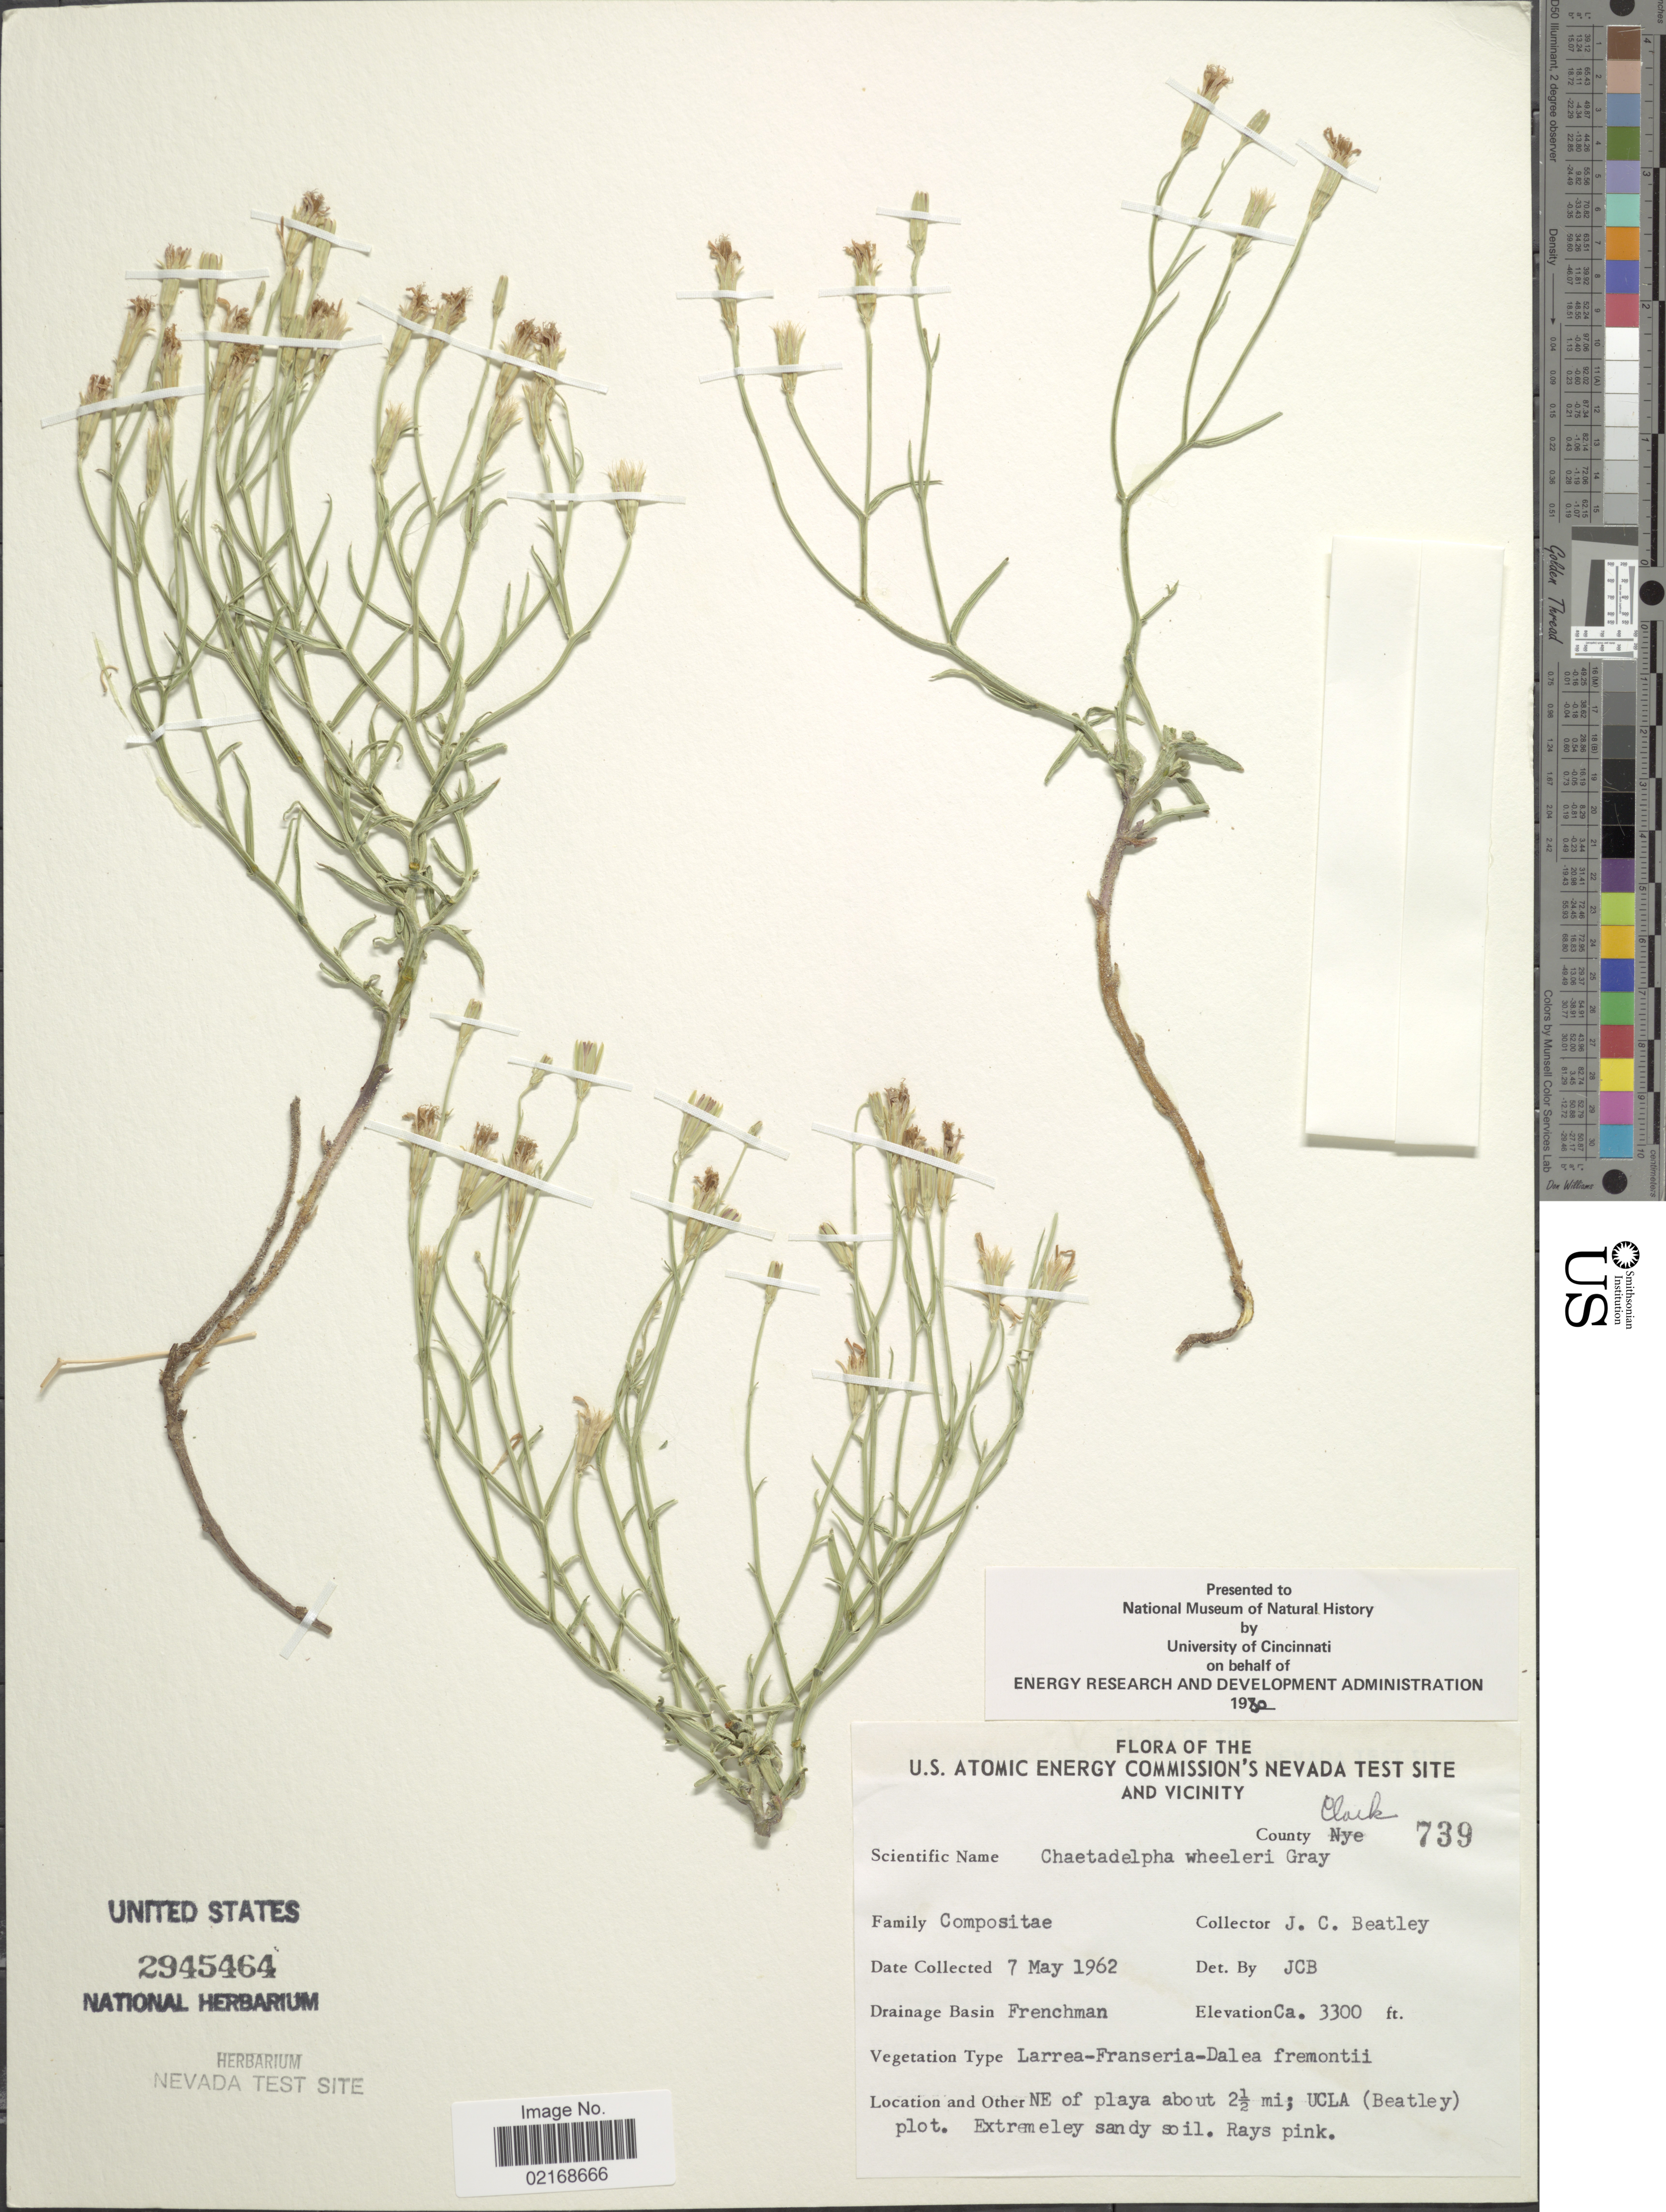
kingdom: Plantae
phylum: Tracheophyta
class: Magnoliopsida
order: Asterales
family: Asteraceae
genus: Chaetadelpha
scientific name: Chaetadelpha wheeleri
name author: A. Gray ex S. Watson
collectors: J. C. Beatley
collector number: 739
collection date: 1962-05-07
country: United States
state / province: Nevada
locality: U.S. Atomic Energy Commission's Nevada Test Site and Vicinity, Drainage Basin: Frenchman, NE of playa about 2½ mi; UCLA (Beatley) plot, County: Clark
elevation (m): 1006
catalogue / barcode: US 2945464